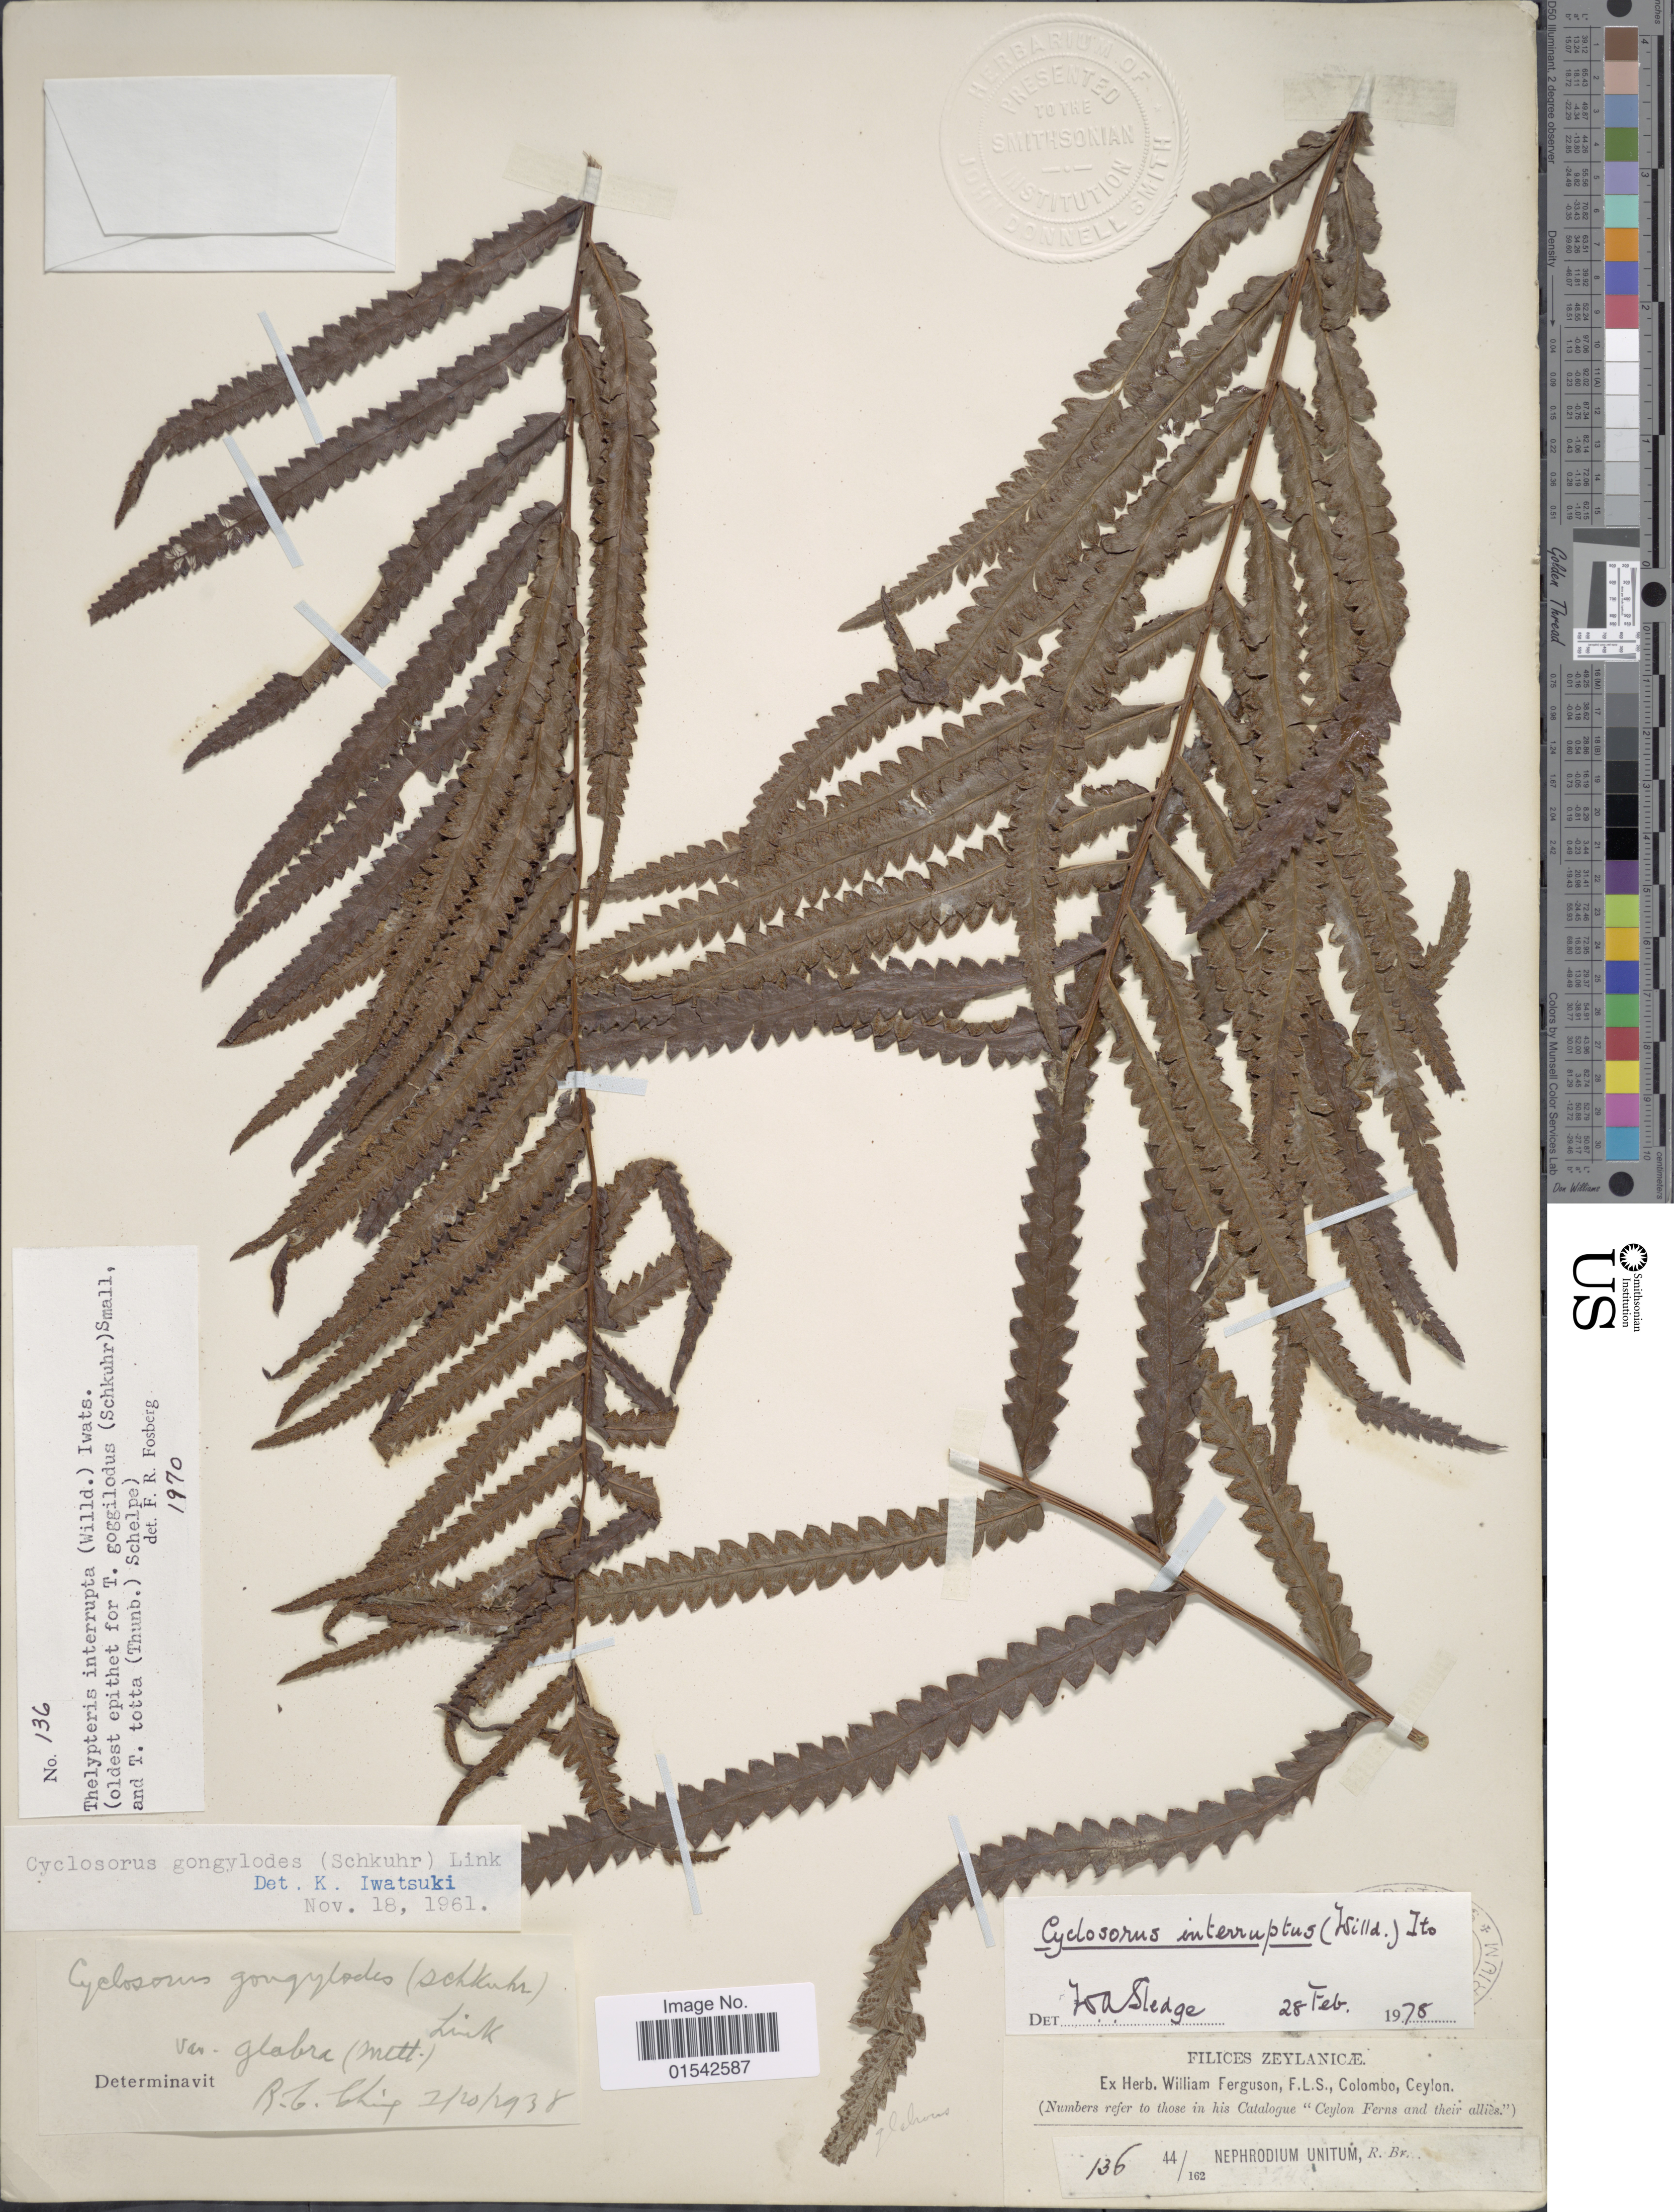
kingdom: Plantae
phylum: Tracheophyta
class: Polypodiopsida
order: Polypodiales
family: Thelypteridaceae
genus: Cyclosorus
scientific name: Cyclosorus interruptus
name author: (Willd.) H. Itô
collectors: ex herb. W. Ferguson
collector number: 136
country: Sri Lanka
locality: F.L.S., Colombo, Ceylon